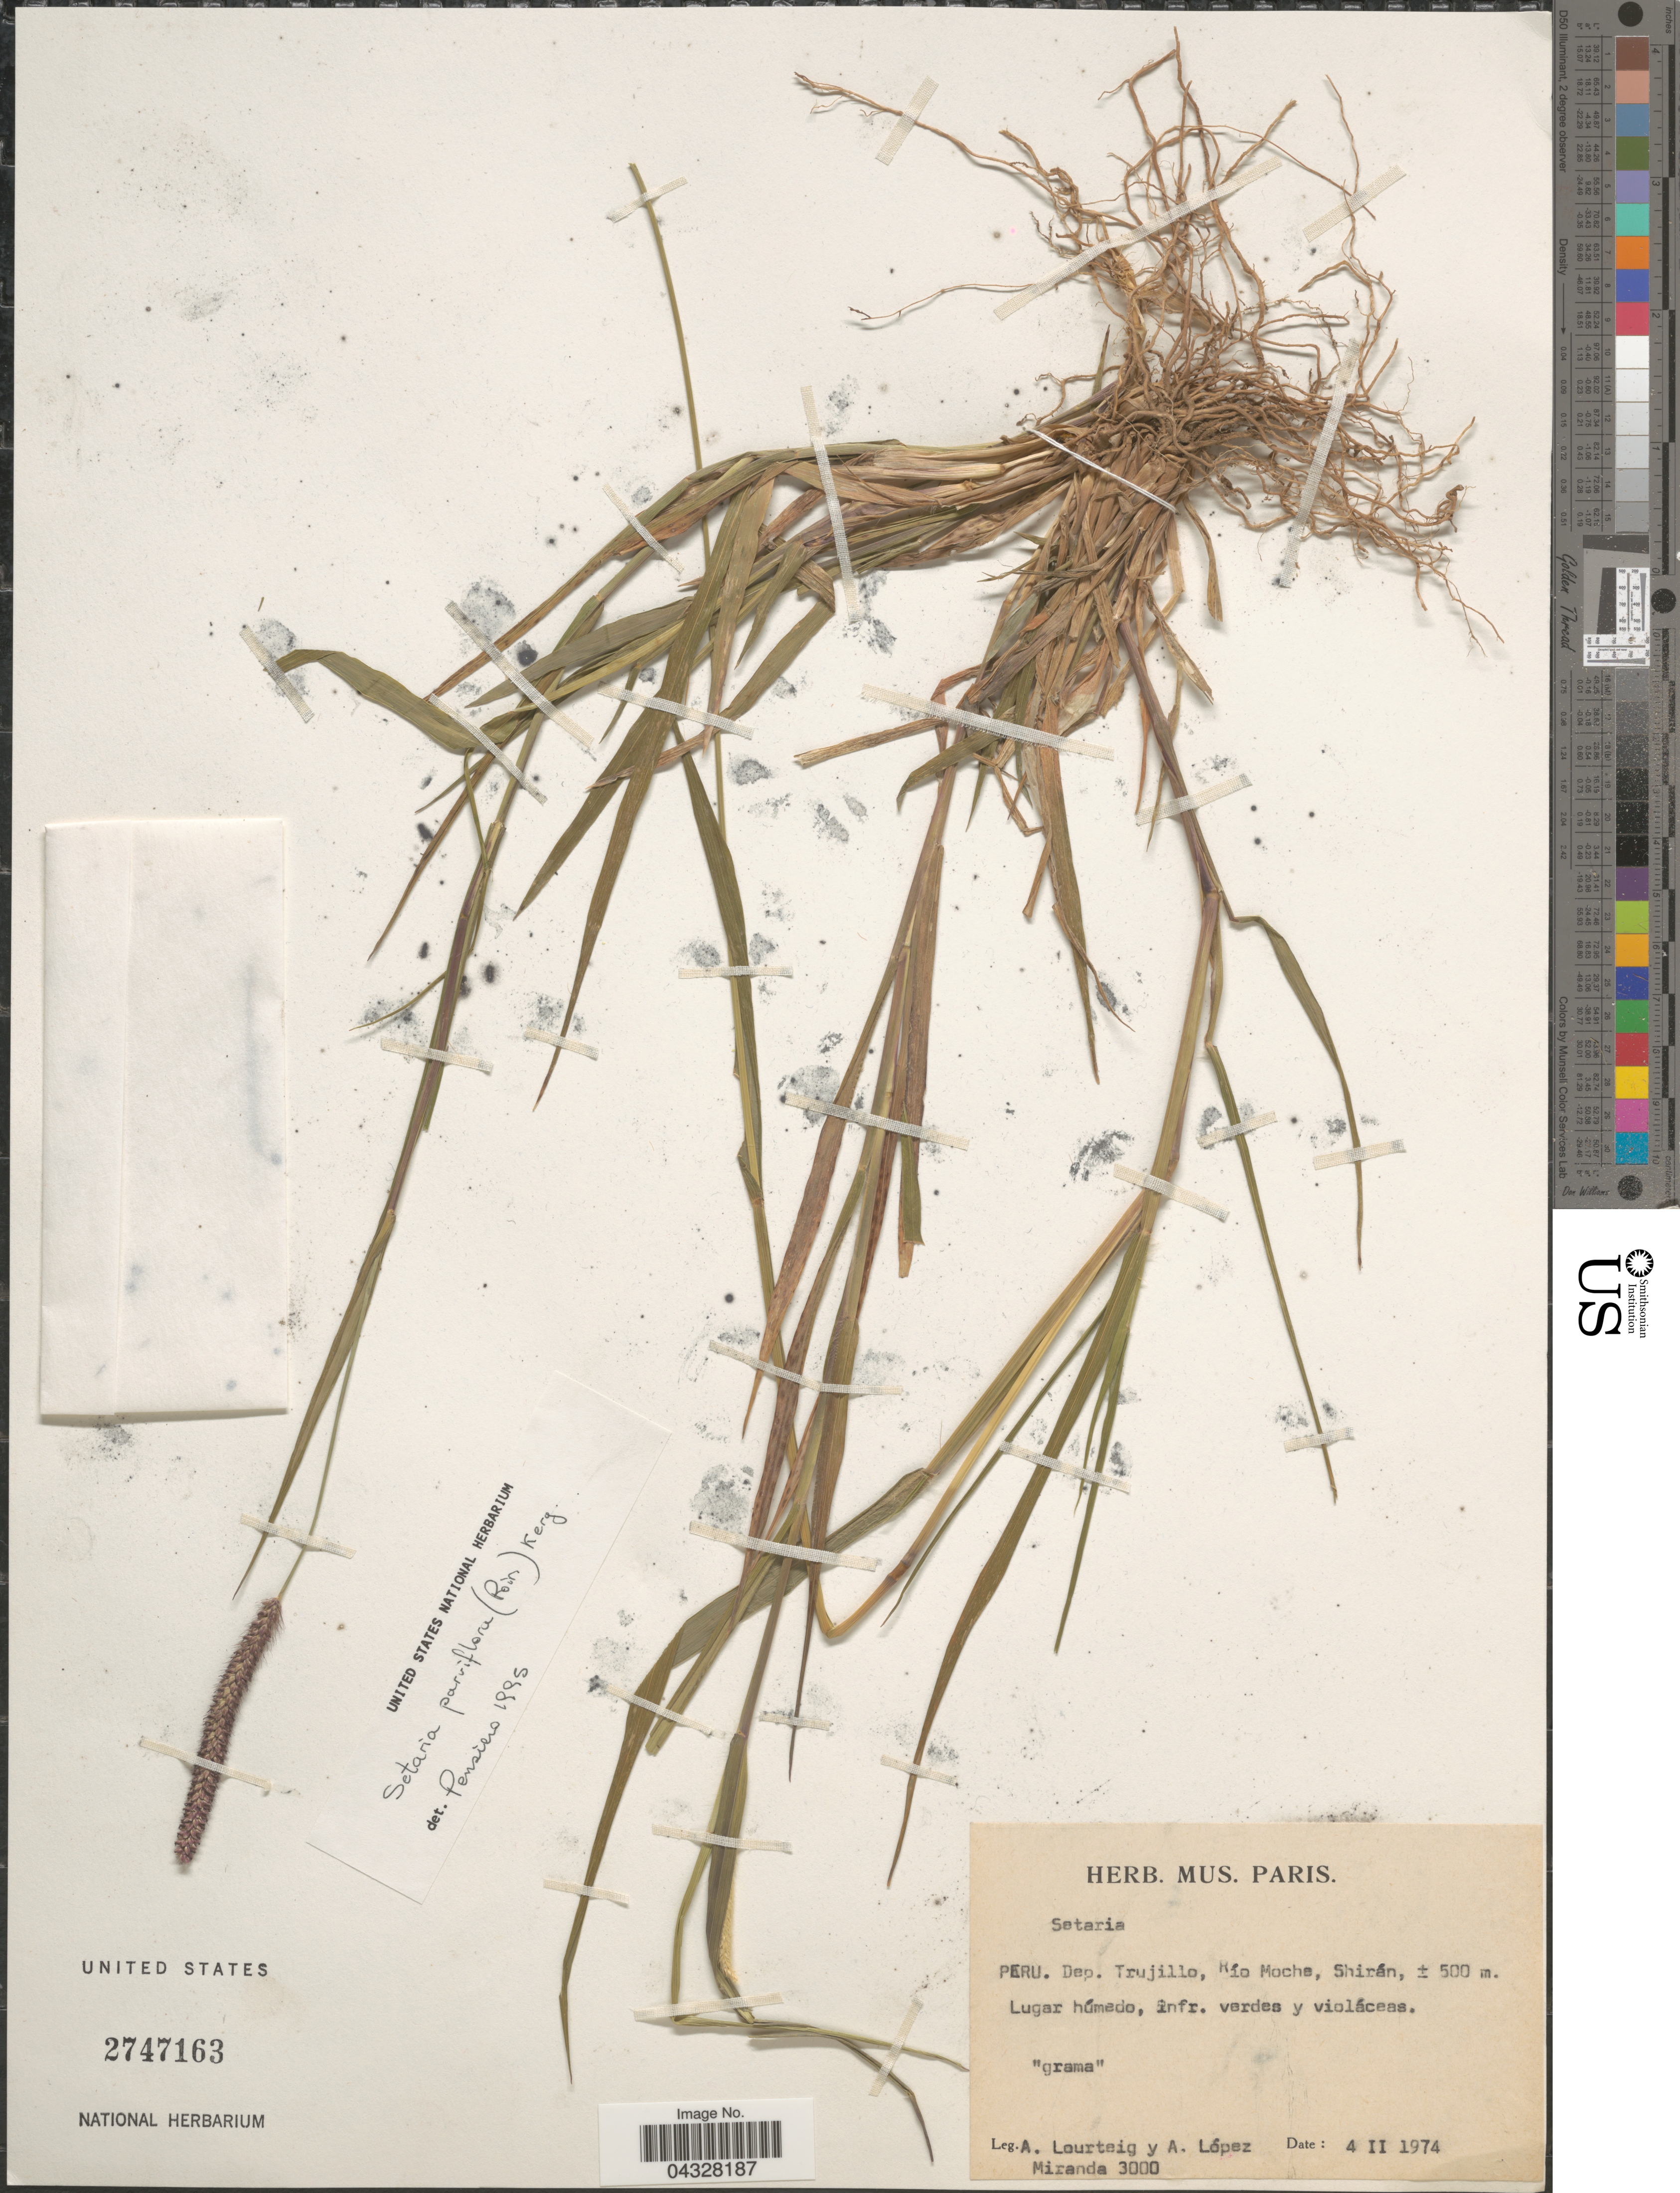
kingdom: Plantae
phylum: Tracheophyta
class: Liliopsida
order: Poales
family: Poaceae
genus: Setaria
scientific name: Setaria parviflora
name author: (Poir.) Kerguélen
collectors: A. Lourteig & A. López M.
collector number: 3000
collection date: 1974-02-04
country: Peru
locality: Dep. Trujillo, Río Moche, Shirán.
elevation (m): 500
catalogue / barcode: US 2747163